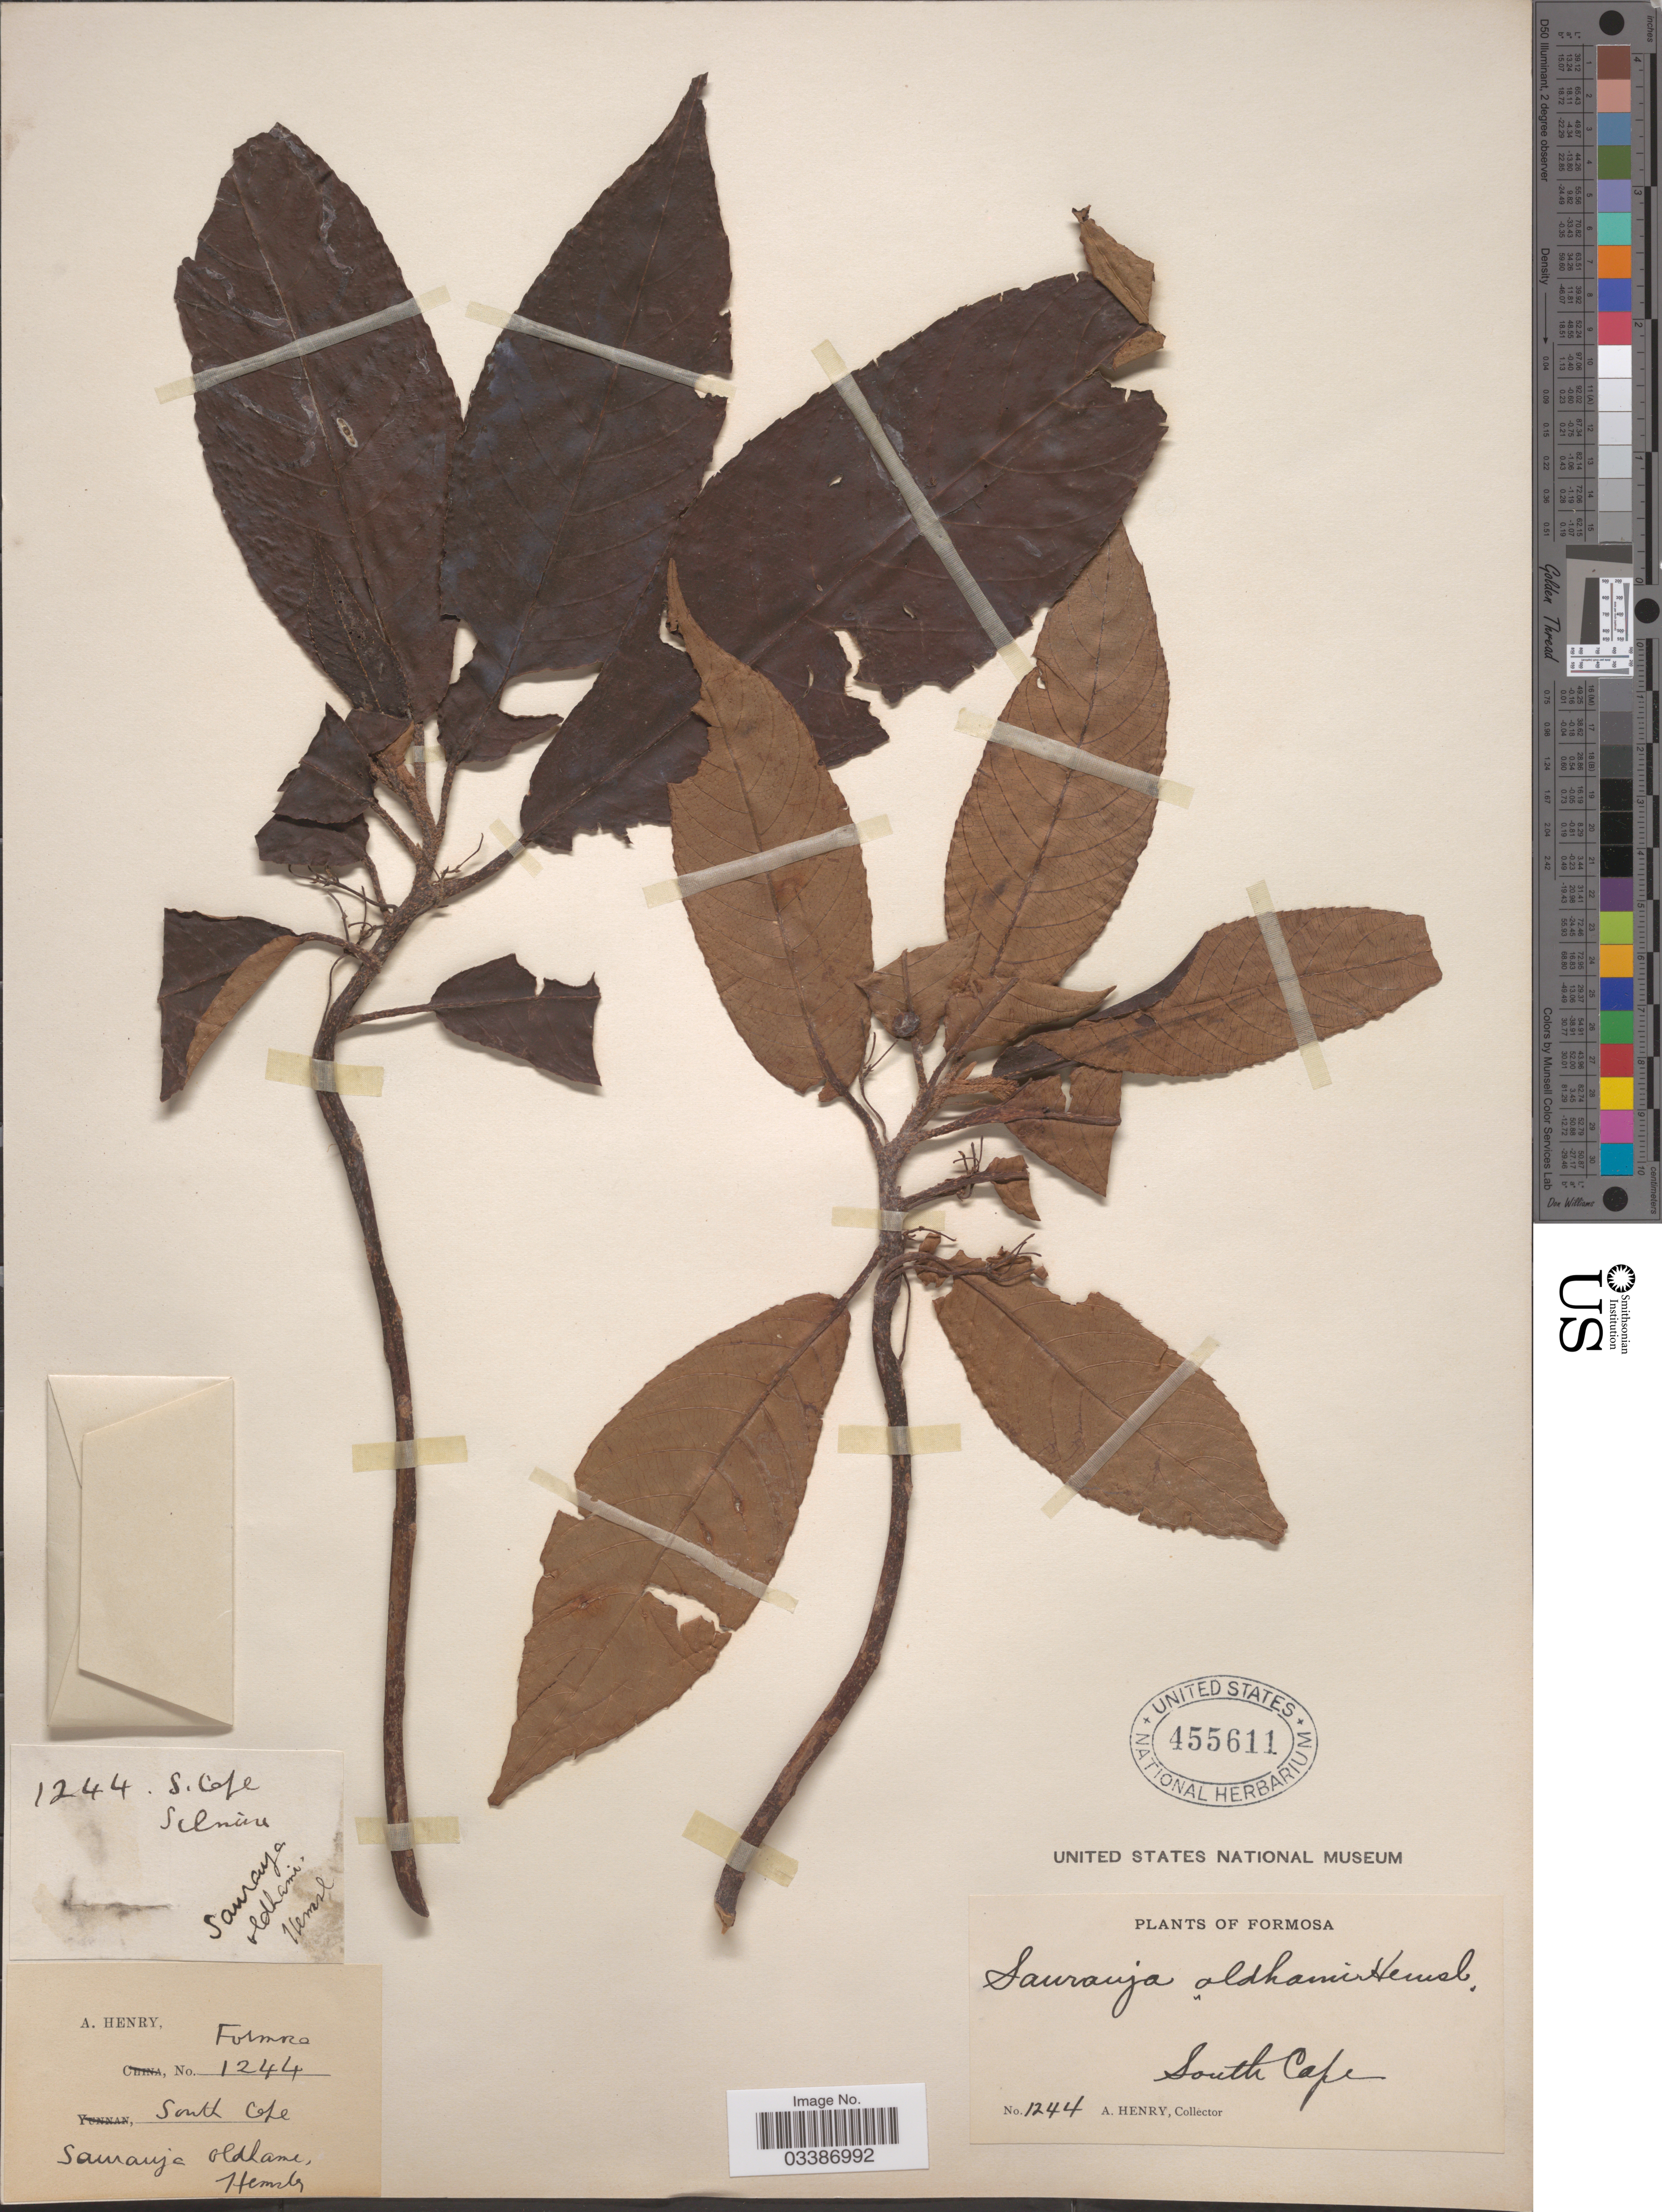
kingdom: Plantae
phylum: Tracheophyta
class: Magnoliopsida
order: Ericales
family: Actinidiaceae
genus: Saurauia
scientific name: Saurauia tristyla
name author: DC.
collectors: A. Henry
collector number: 1244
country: Taiwan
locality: Formosa. South Cape.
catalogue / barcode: US 455611